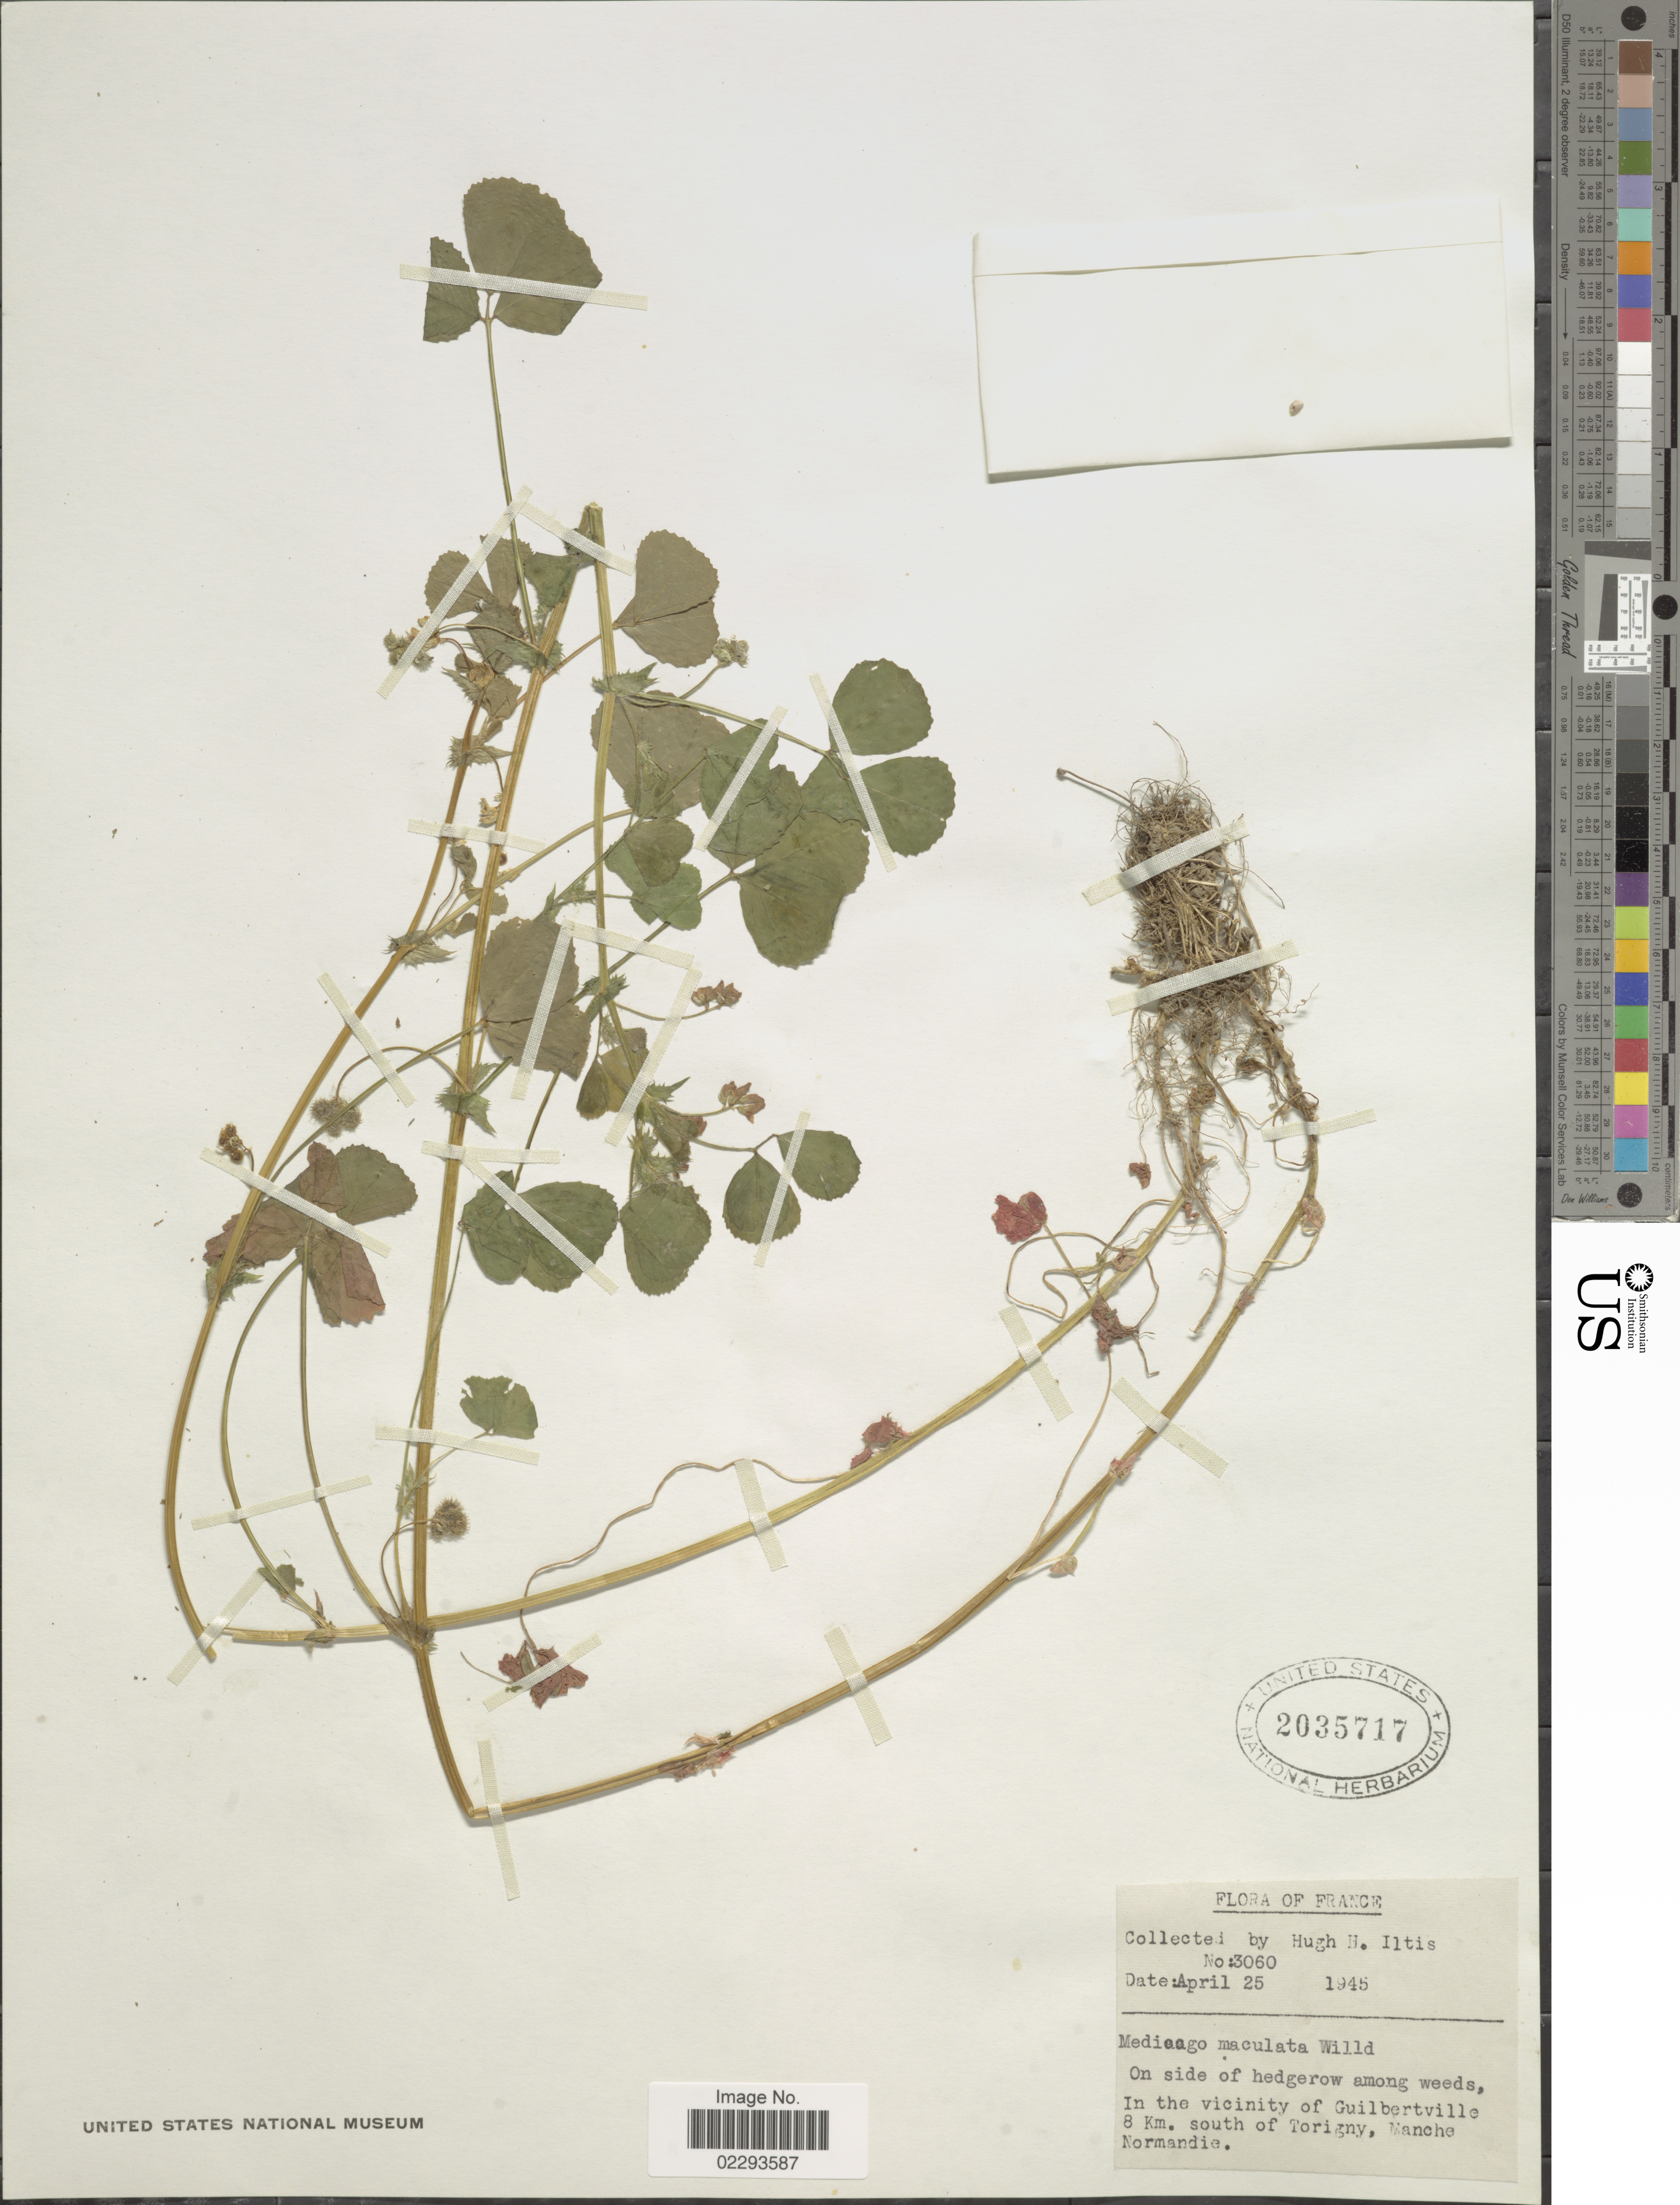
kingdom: Plantae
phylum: Tracheophyta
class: Magnoliopsida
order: Fabales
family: Fabaceae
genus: Medicago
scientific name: Medicago maculata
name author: Hook. & Arn.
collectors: H. H. Iltis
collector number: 3060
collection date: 1945-04-25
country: France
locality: On side of hedgerow among weeds, in the vicinity of Guilberville 8 km. south of Torigny, Manche Normandie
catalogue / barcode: US 2035717